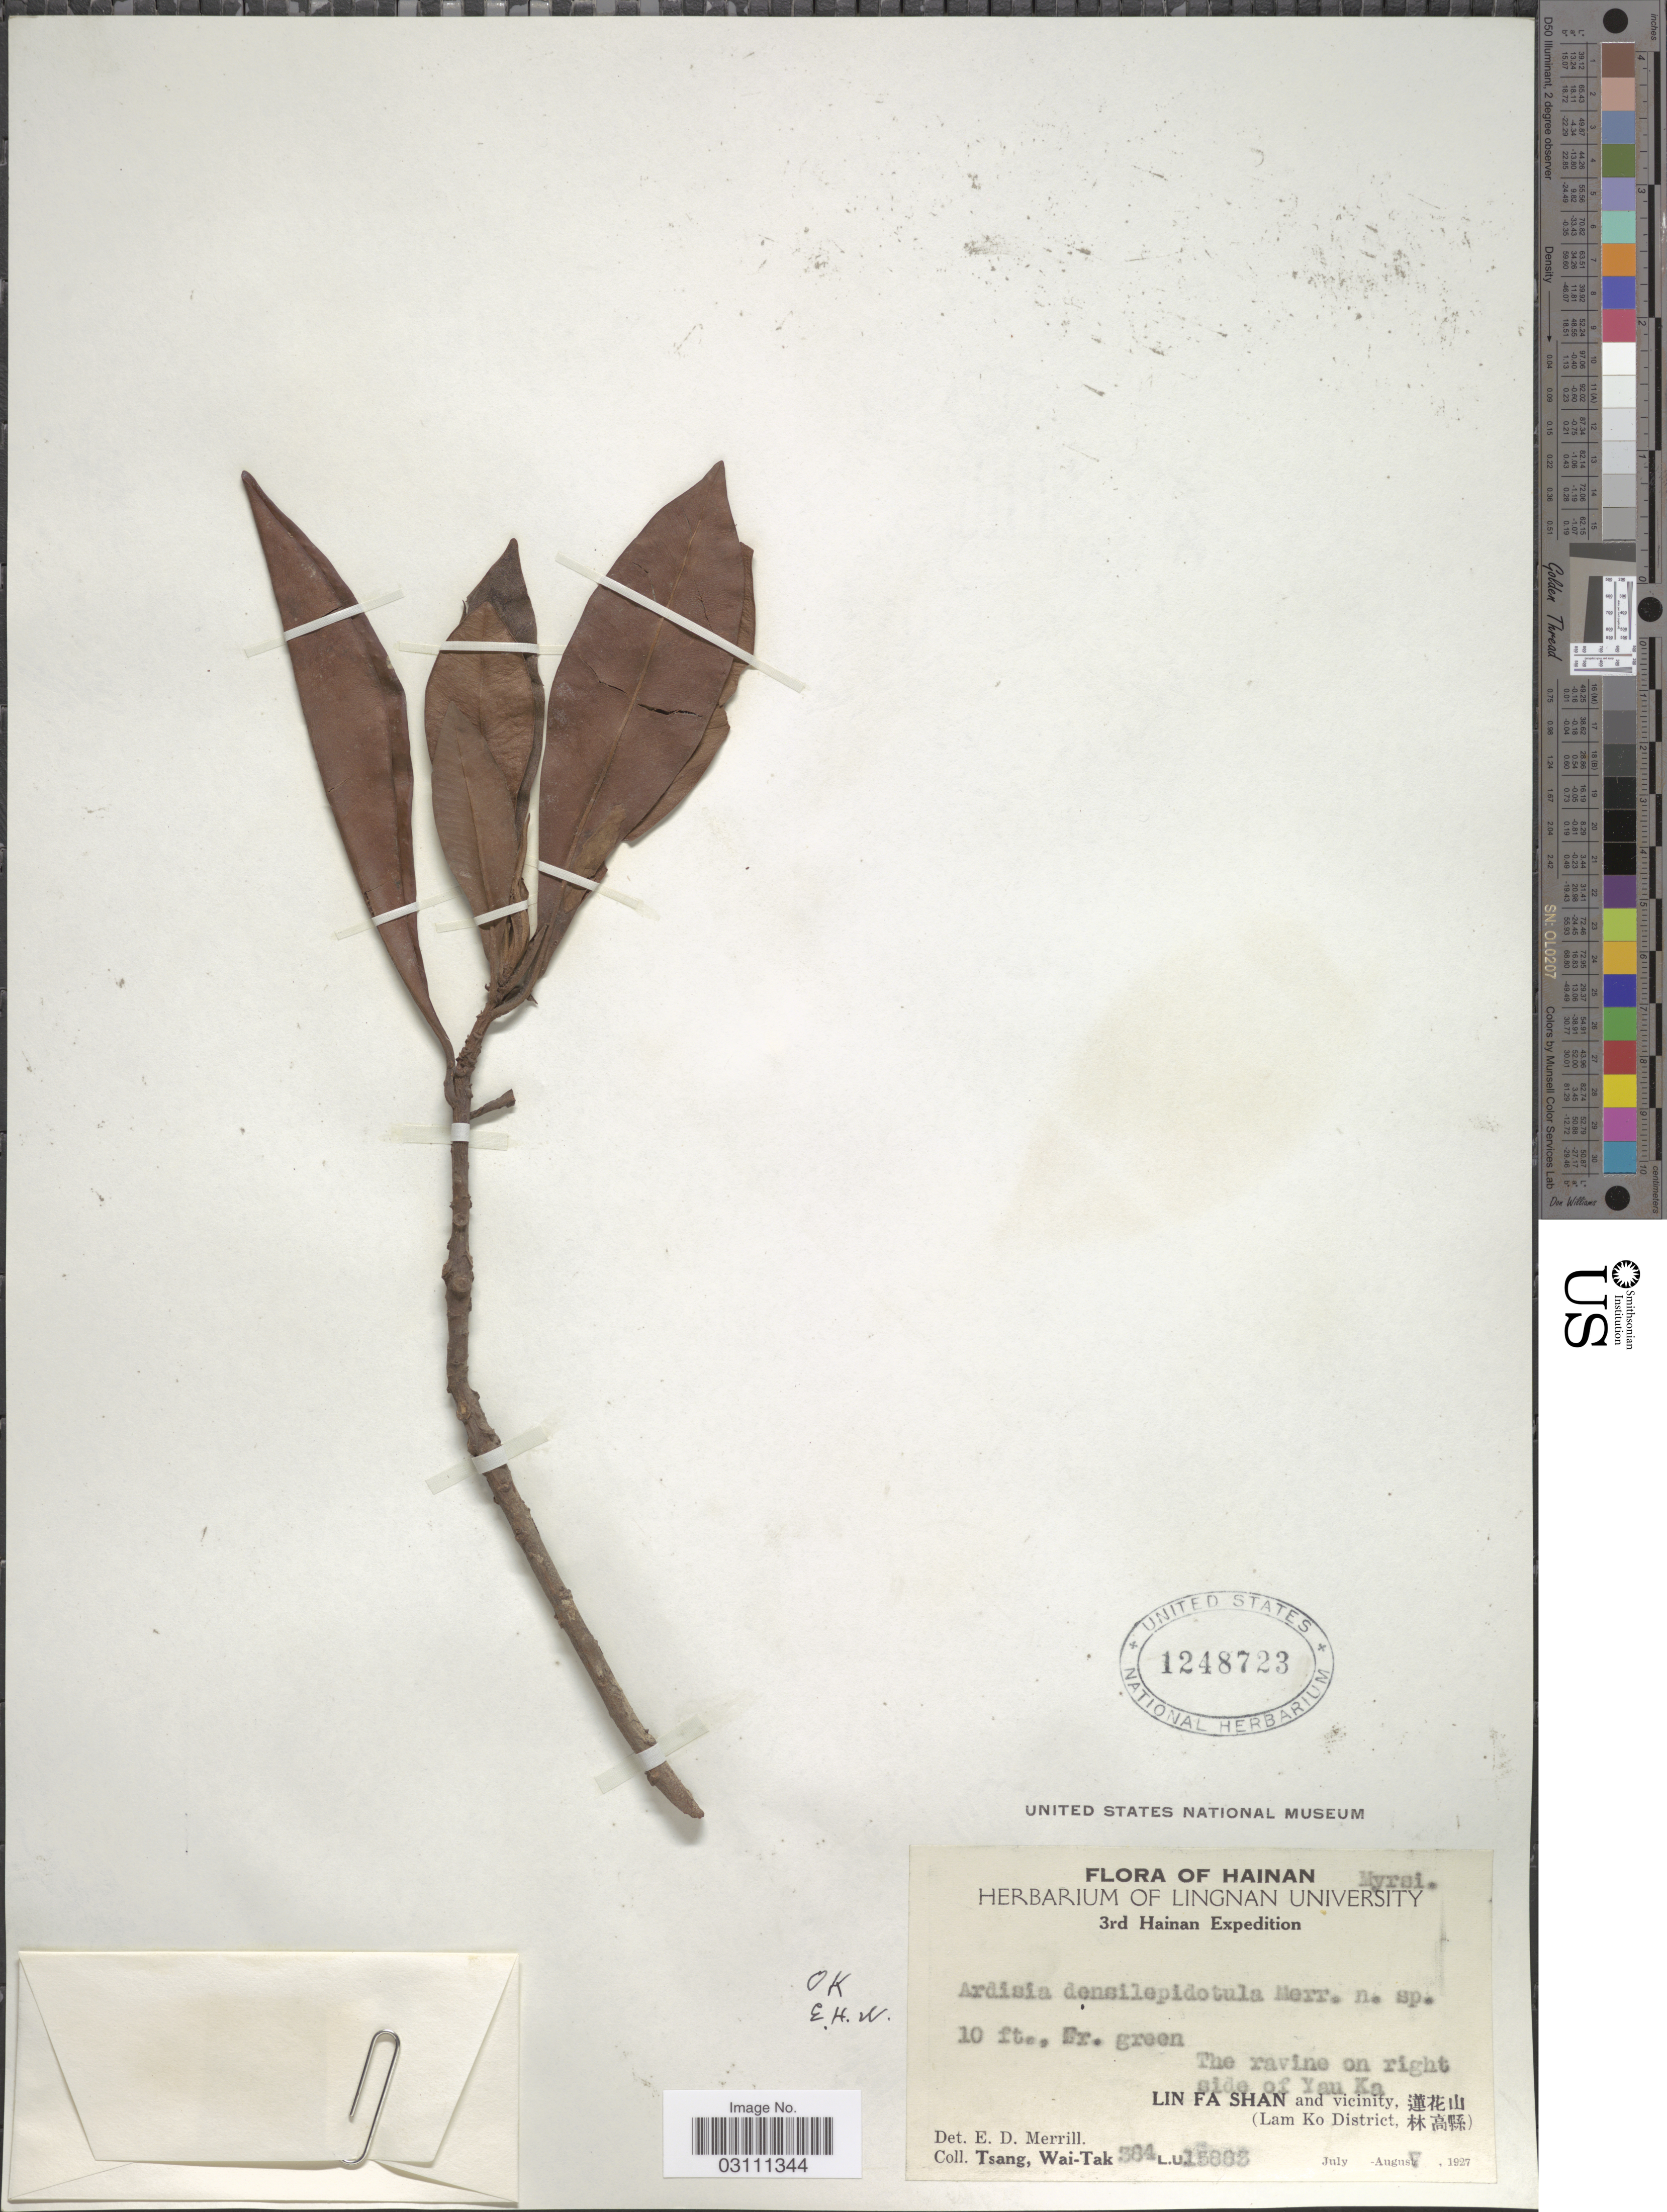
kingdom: Plantae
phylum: Tracheophyta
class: Magnoliopsida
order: Ericales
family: Primulaceae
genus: Ardisia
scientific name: Ardisia densilepidotula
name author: Merr.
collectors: W. T. Tsang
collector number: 384/ L.U. 15883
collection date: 1927-07-05/1927-08-05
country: China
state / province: Hainan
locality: The ravine on right side of Yau Ka. Lin Fa Shan and vicinity, (Lam Ko District).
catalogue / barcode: US 1248723